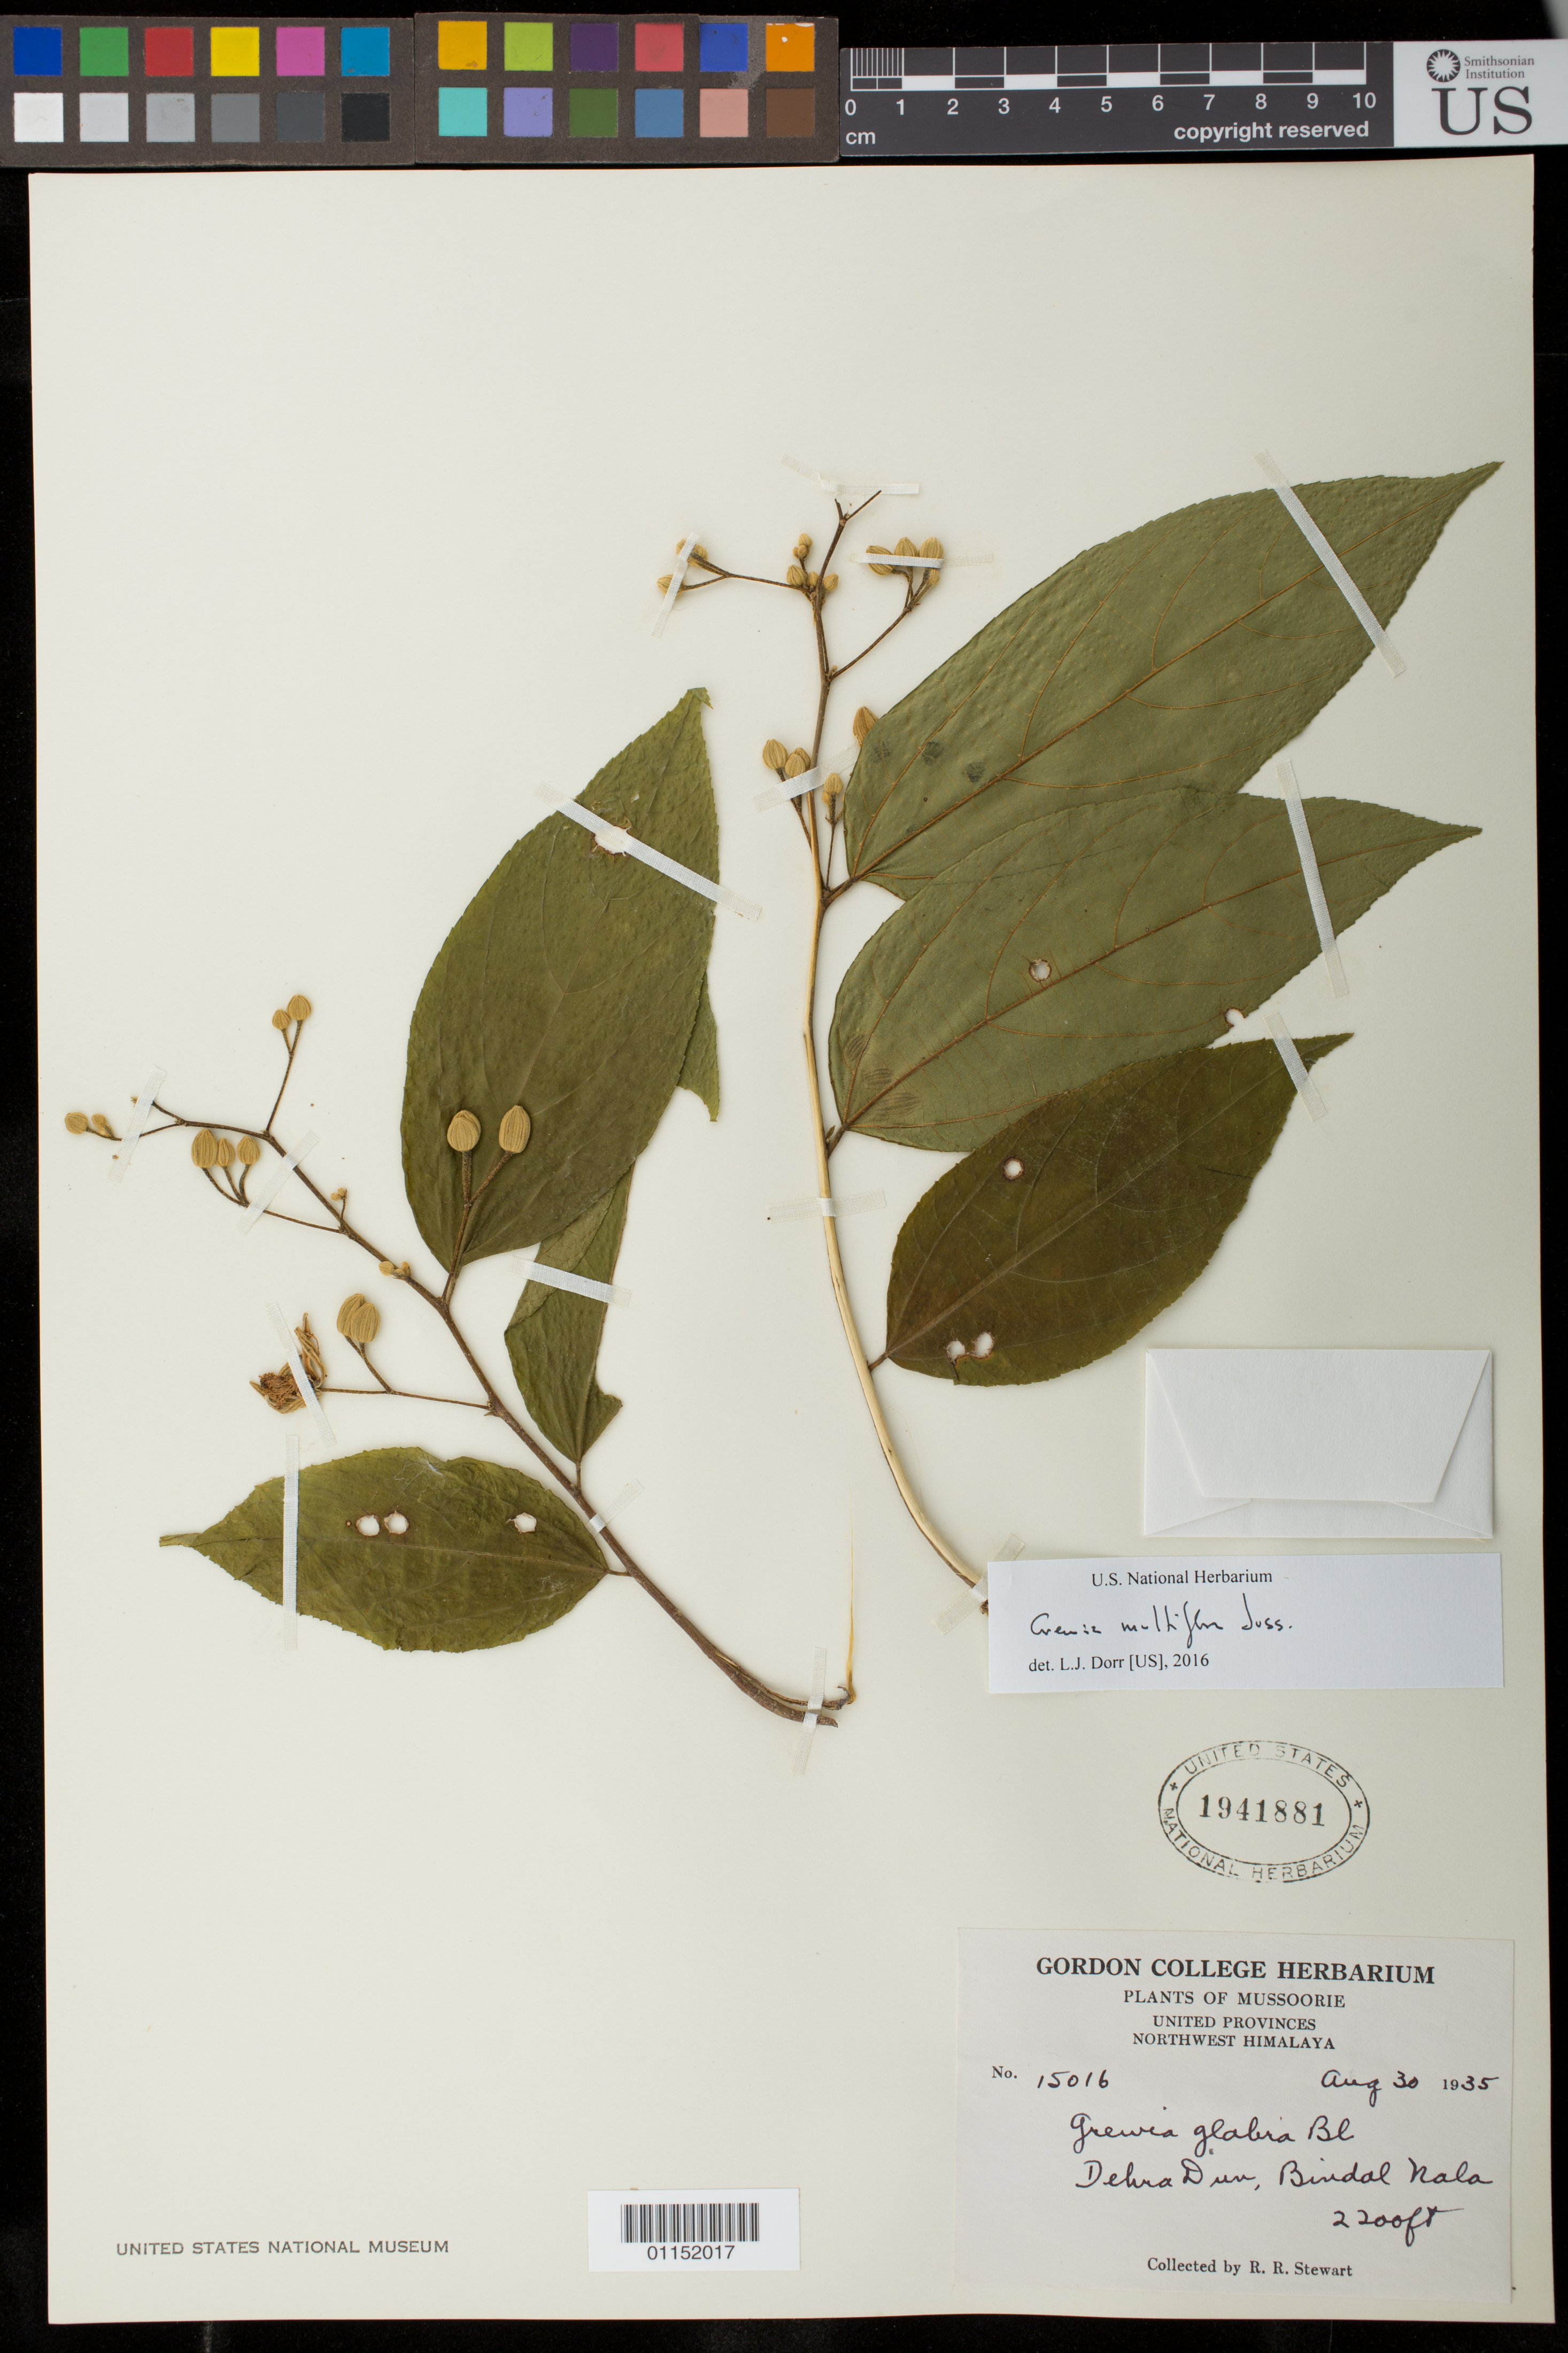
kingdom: Plantae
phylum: Tracheophyta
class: Magnoliopsida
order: Malvales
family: Malvaceae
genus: Grewia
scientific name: Grewia multiflora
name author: Juss.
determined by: Dorr, L. J., (BOT), Smithsonian Institution - National Museum of Natural History (UNITED STATES)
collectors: R. R. Stewart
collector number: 15016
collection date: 1935-08-30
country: India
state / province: Uttarakhand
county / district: Dehradun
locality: Mussoorie, Dehra Dumn, Bindal Nala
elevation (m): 671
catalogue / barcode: US 1941881